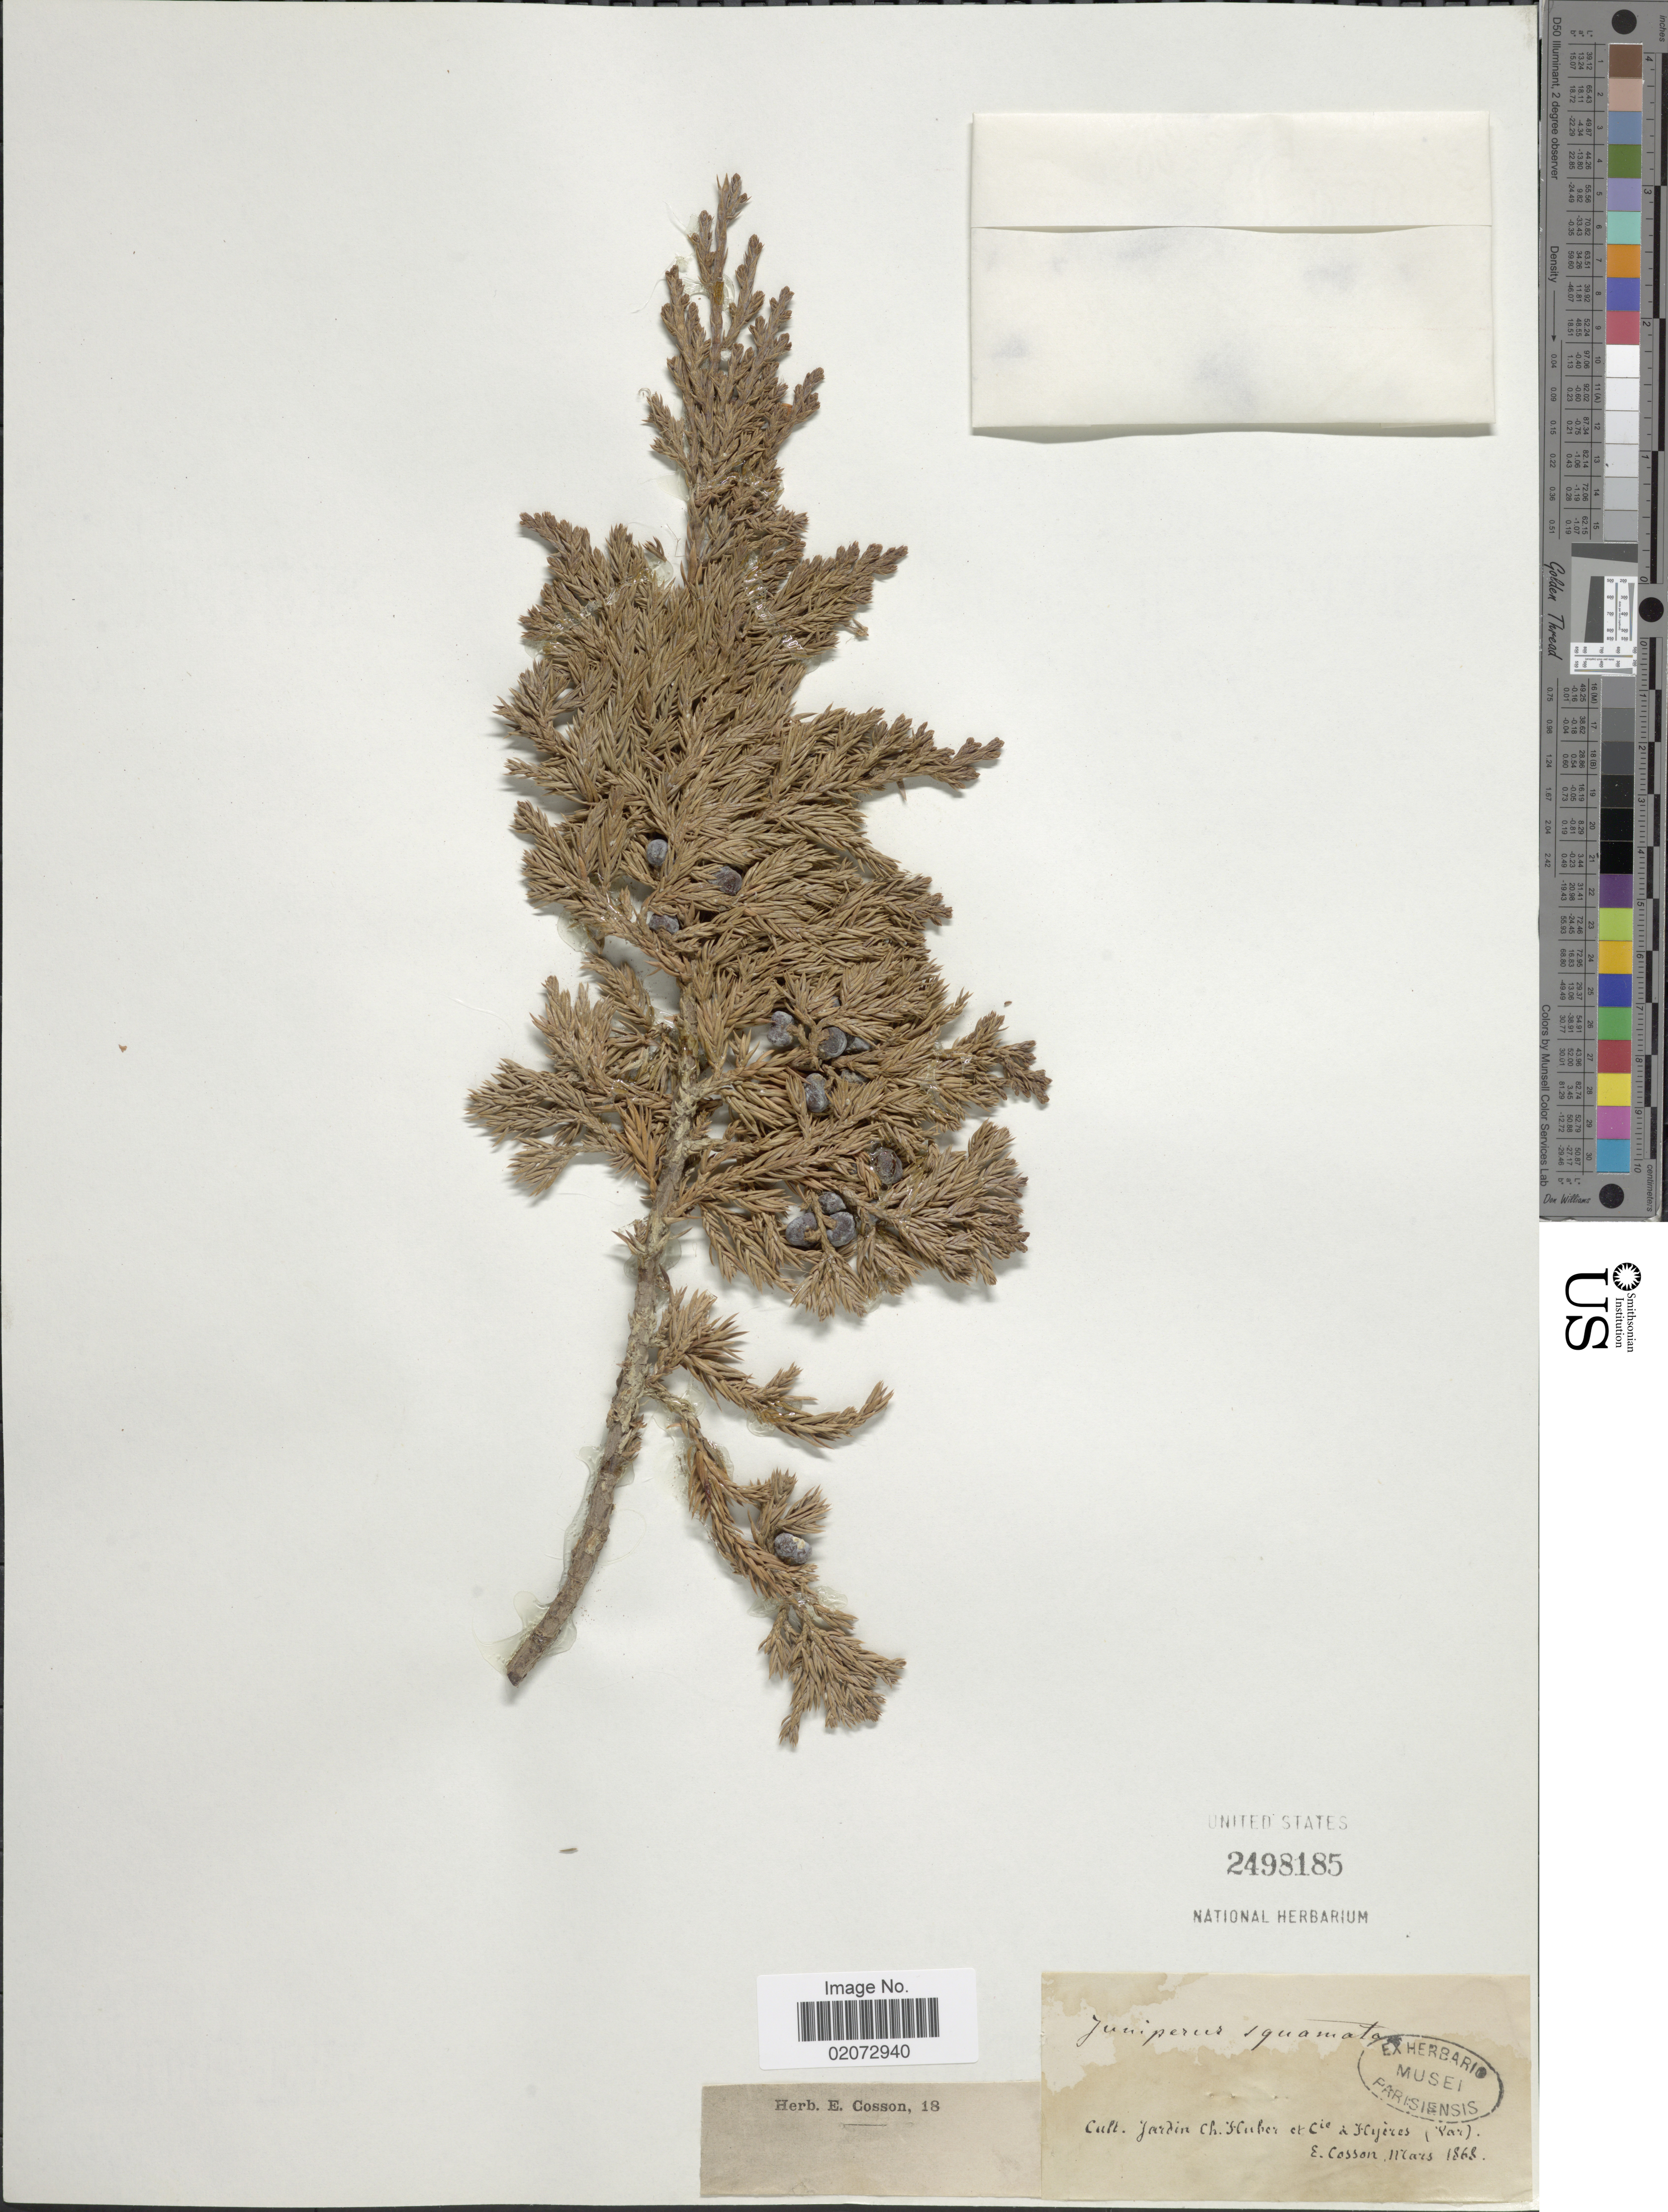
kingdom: Plantae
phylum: Tracheophyta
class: Pinopsida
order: Pinales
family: Cupressaceae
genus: Juniperus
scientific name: Juniperus squamata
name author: Buch.-Ham. ex D. Don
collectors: E. Cosson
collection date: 1868-03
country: France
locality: Jardin Ch. Huber et Cie [illegible text] Hyeres.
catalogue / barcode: US 2498185